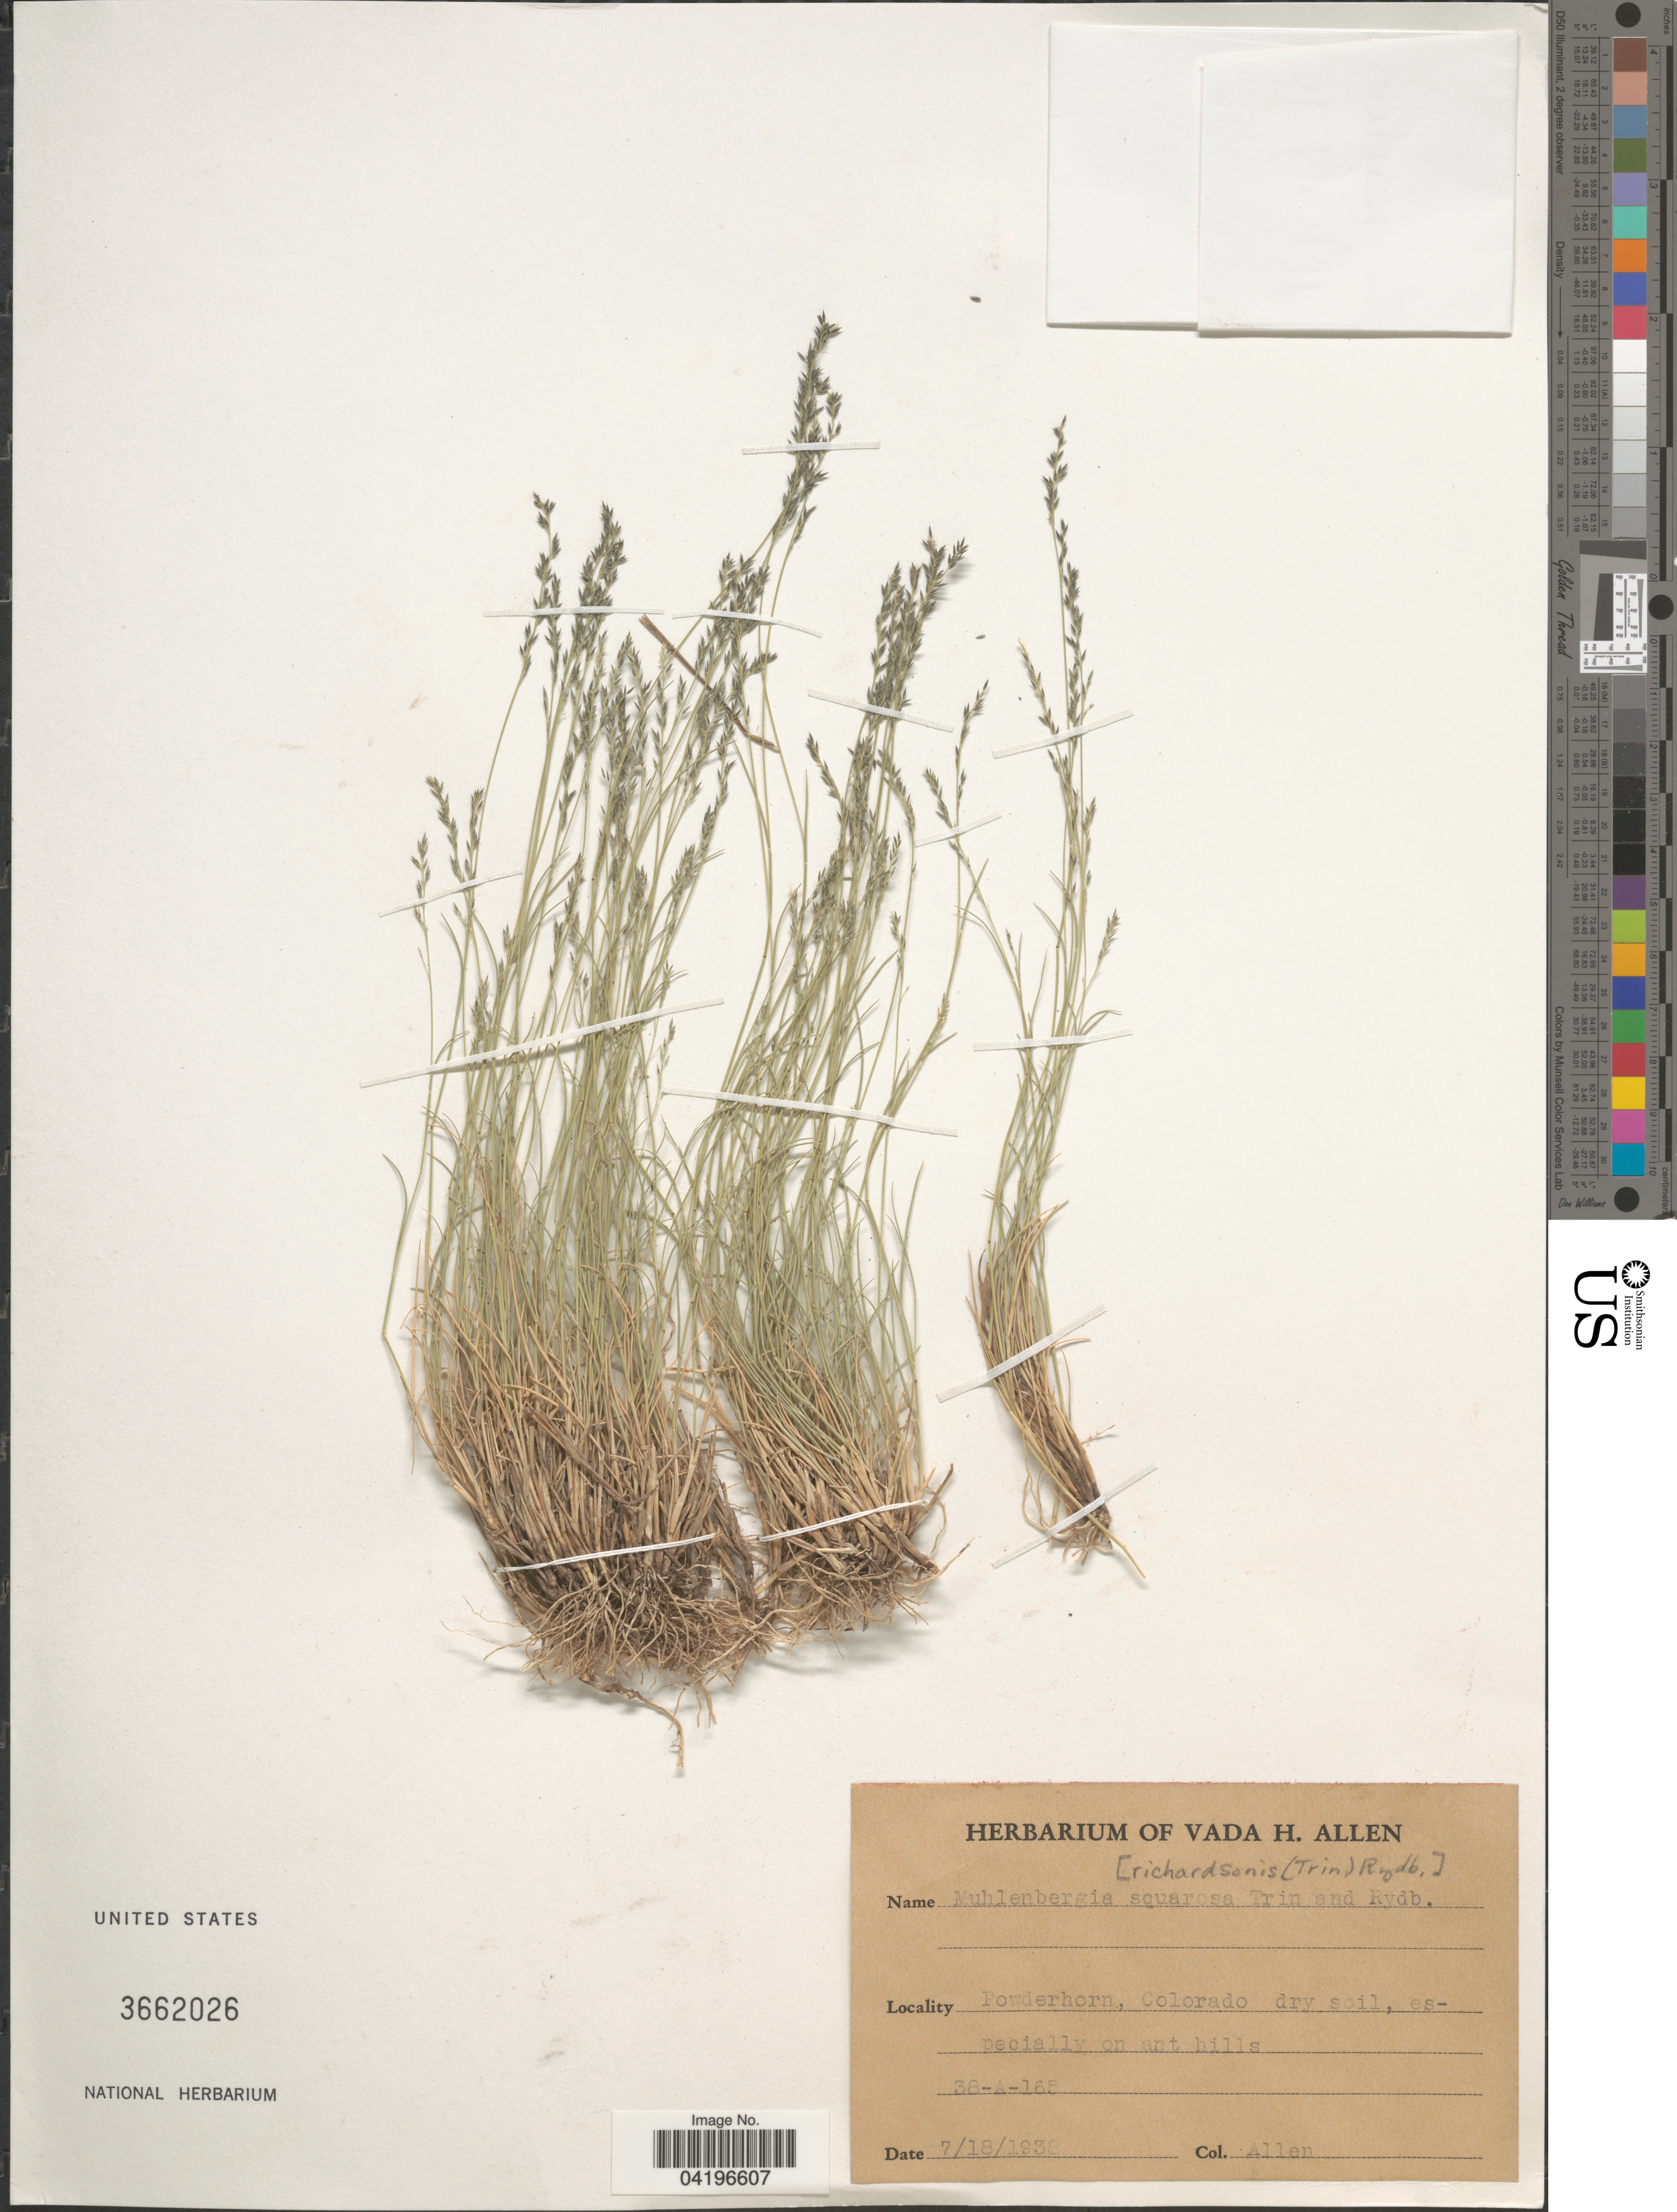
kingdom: Plantae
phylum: Tracheophyta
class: Liliopsida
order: Poales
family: Poaceae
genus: Muhlenbergia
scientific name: Muhlenbergia richardsonis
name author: (Trin.) Rydb.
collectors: V. Allen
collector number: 38-A-165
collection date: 1938-07-18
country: United States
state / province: Colorado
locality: Powderhorn.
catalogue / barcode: US 3662026